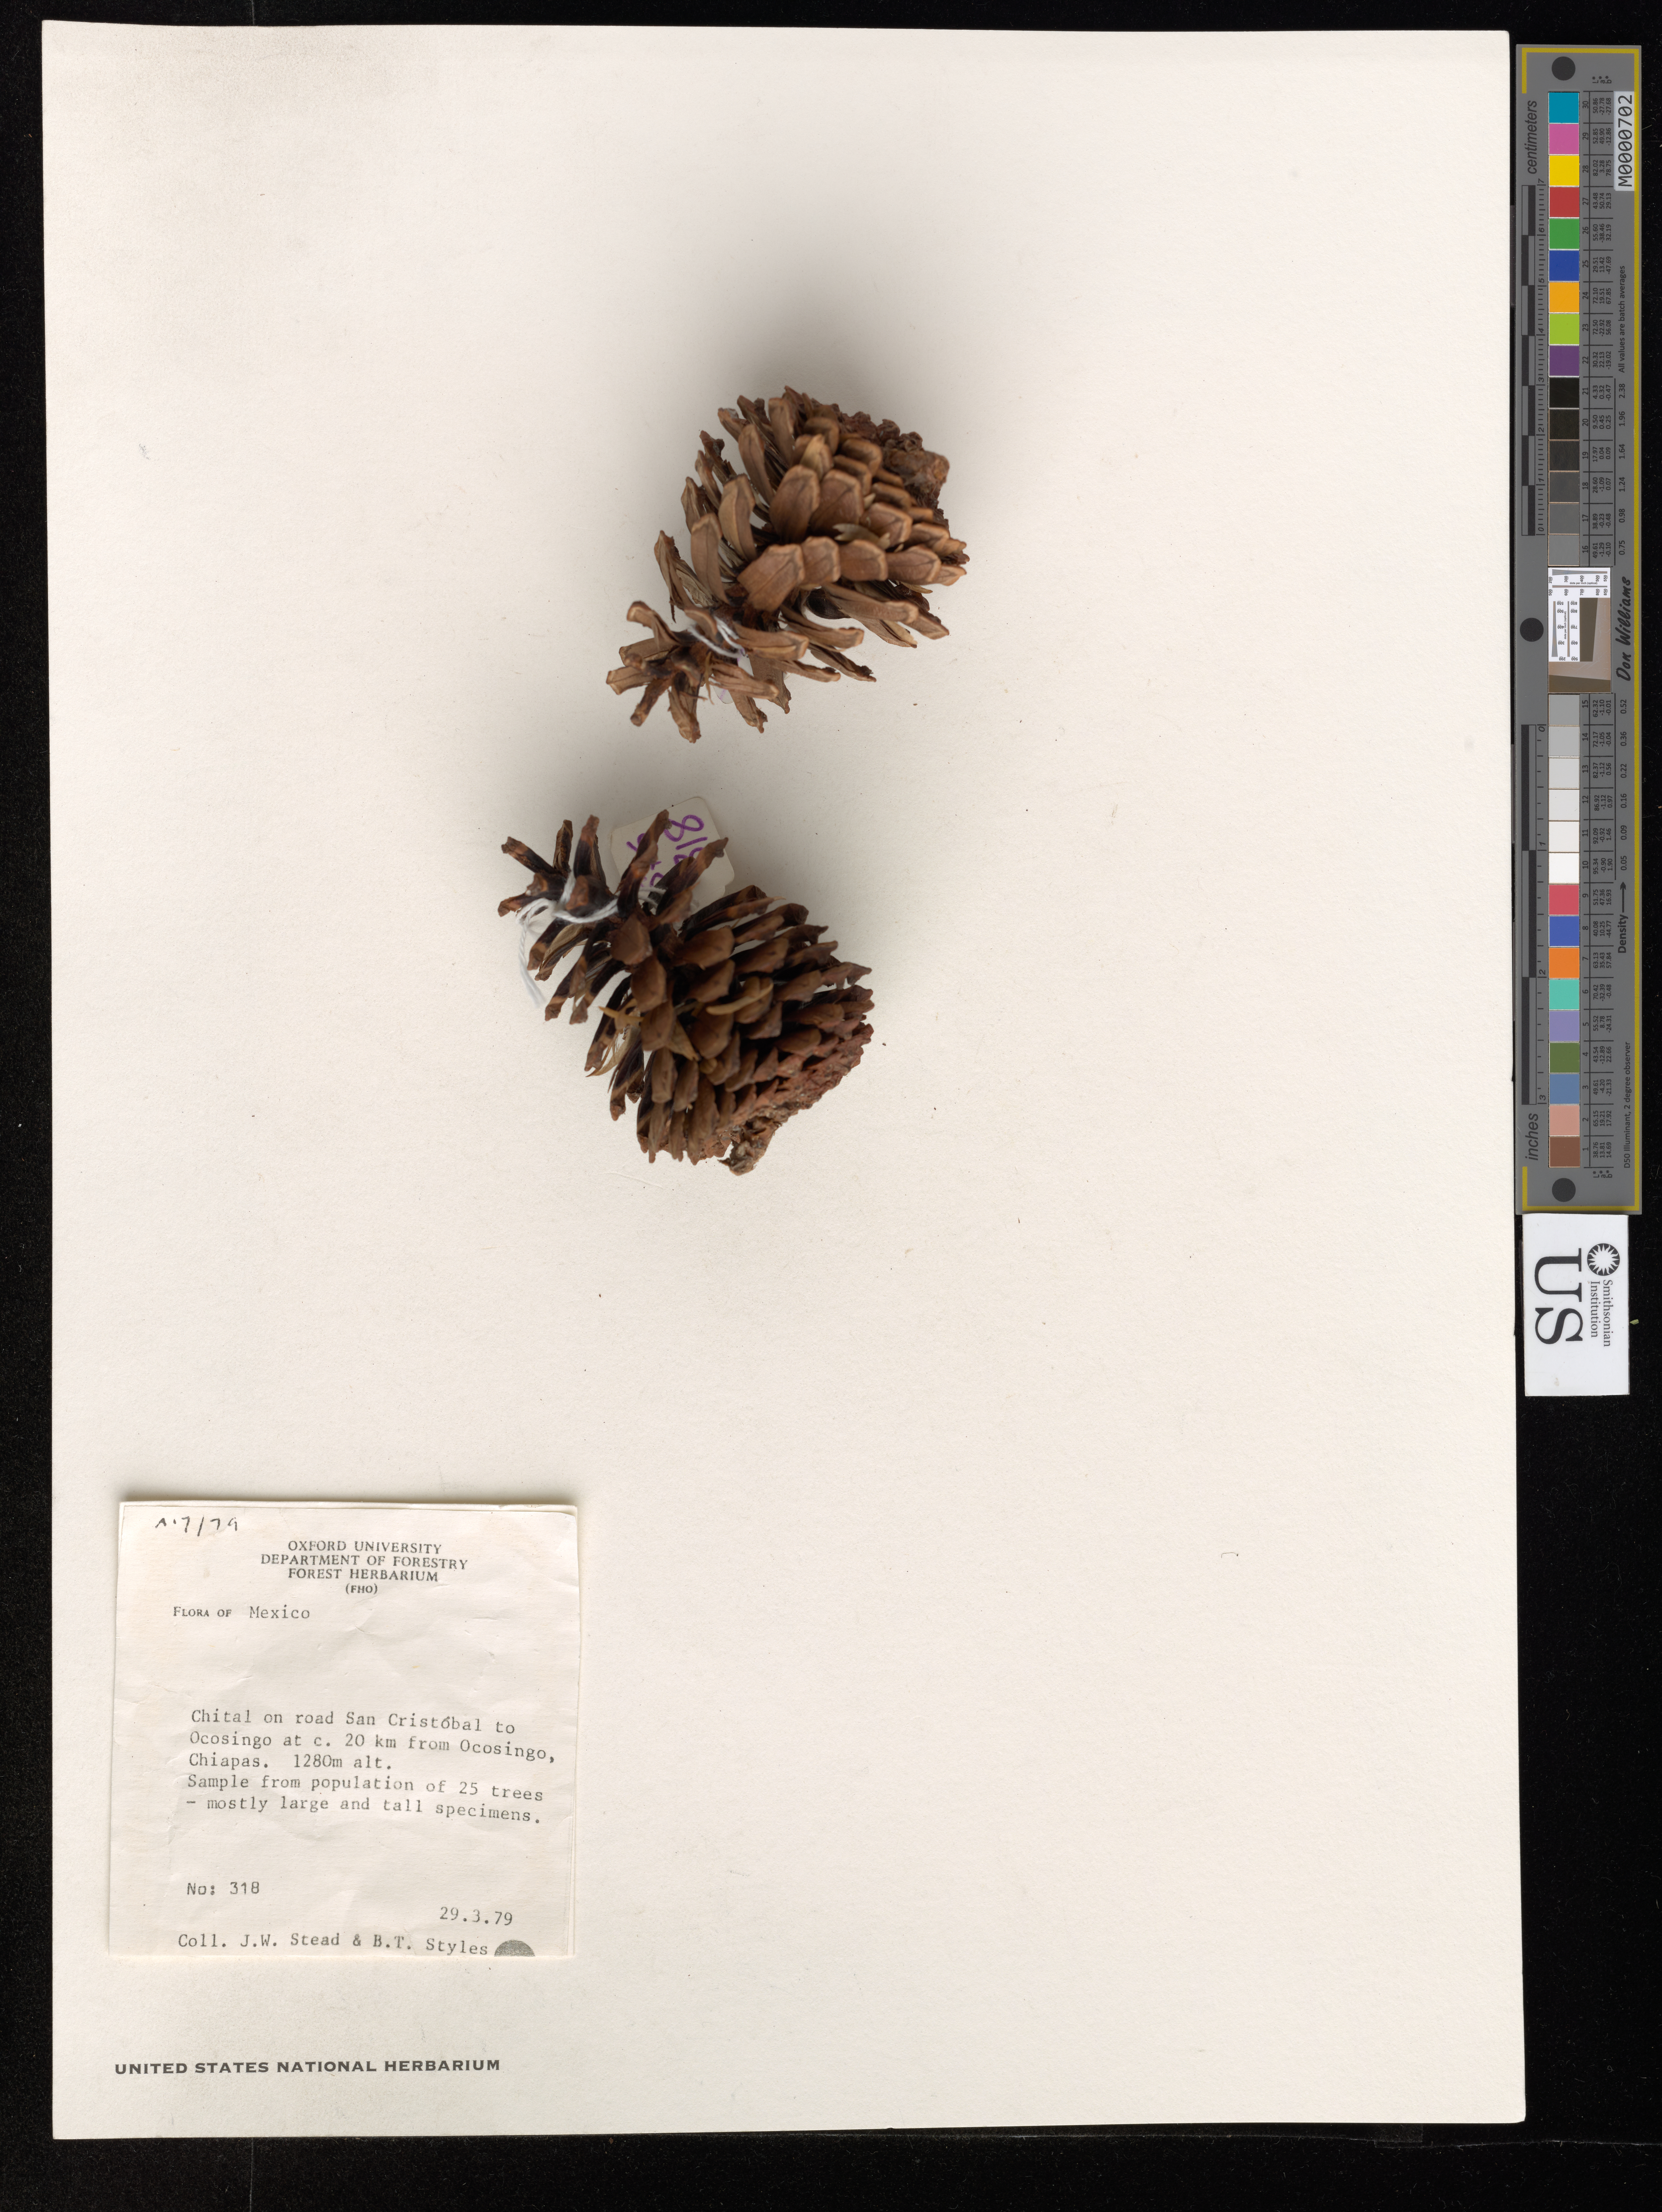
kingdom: Plantae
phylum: Tracheophyta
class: Pinopsida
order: Pinales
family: Pinaceae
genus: Pinus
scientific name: Pinus maximinoi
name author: H.E. Moore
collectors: J. Stead & B. T. Styles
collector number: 318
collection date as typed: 29 Mar 1979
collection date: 1979-03-29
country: Mexico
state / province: Chiapas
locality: Chital on road San Cristóbal to Ocosingo at c. 20 km from Ocosingo.